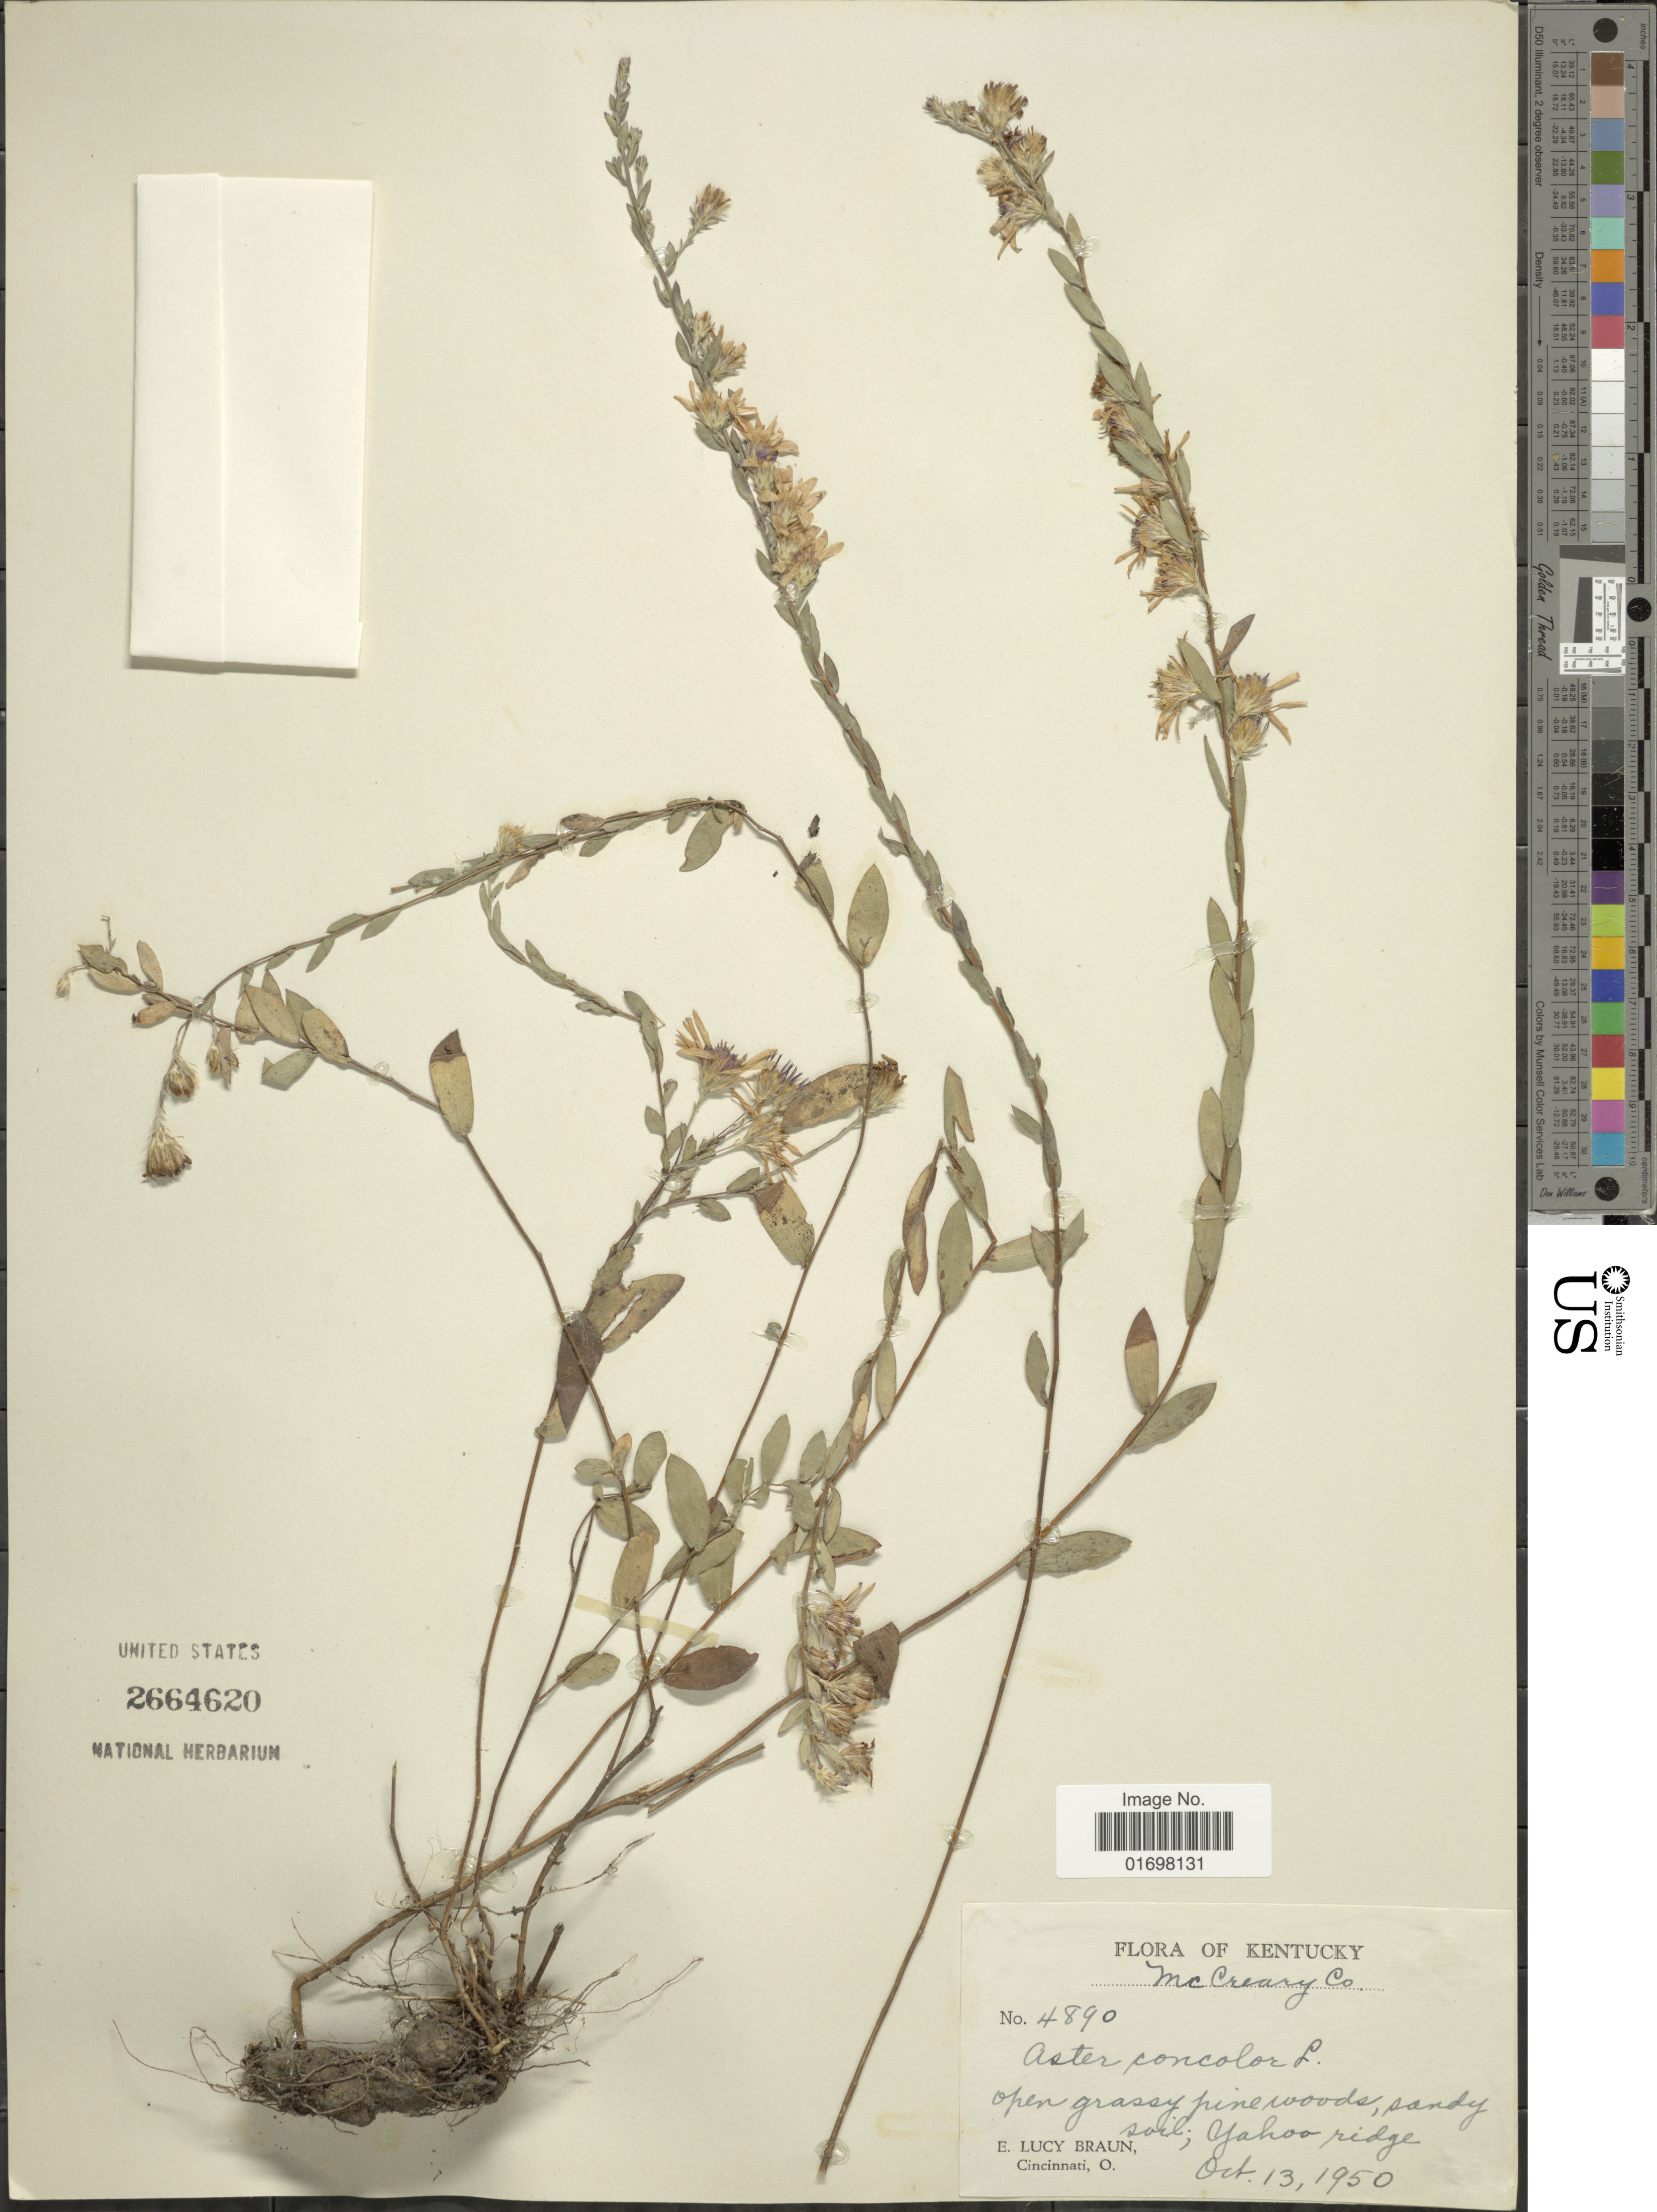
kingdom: Plantae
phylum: Tracheophyta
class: Magnoliopsida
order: Asterales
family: Asteraceae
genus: Symphyotrichum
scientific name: Symphyotrichum concolor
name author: (L.) G.L. Nesom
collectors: E. L. Braun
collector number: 4890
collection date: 1950-10-13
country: United States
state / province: Kentucky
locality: Mc. Creary Co. Yahoo ridge.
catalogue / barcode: US 2664620